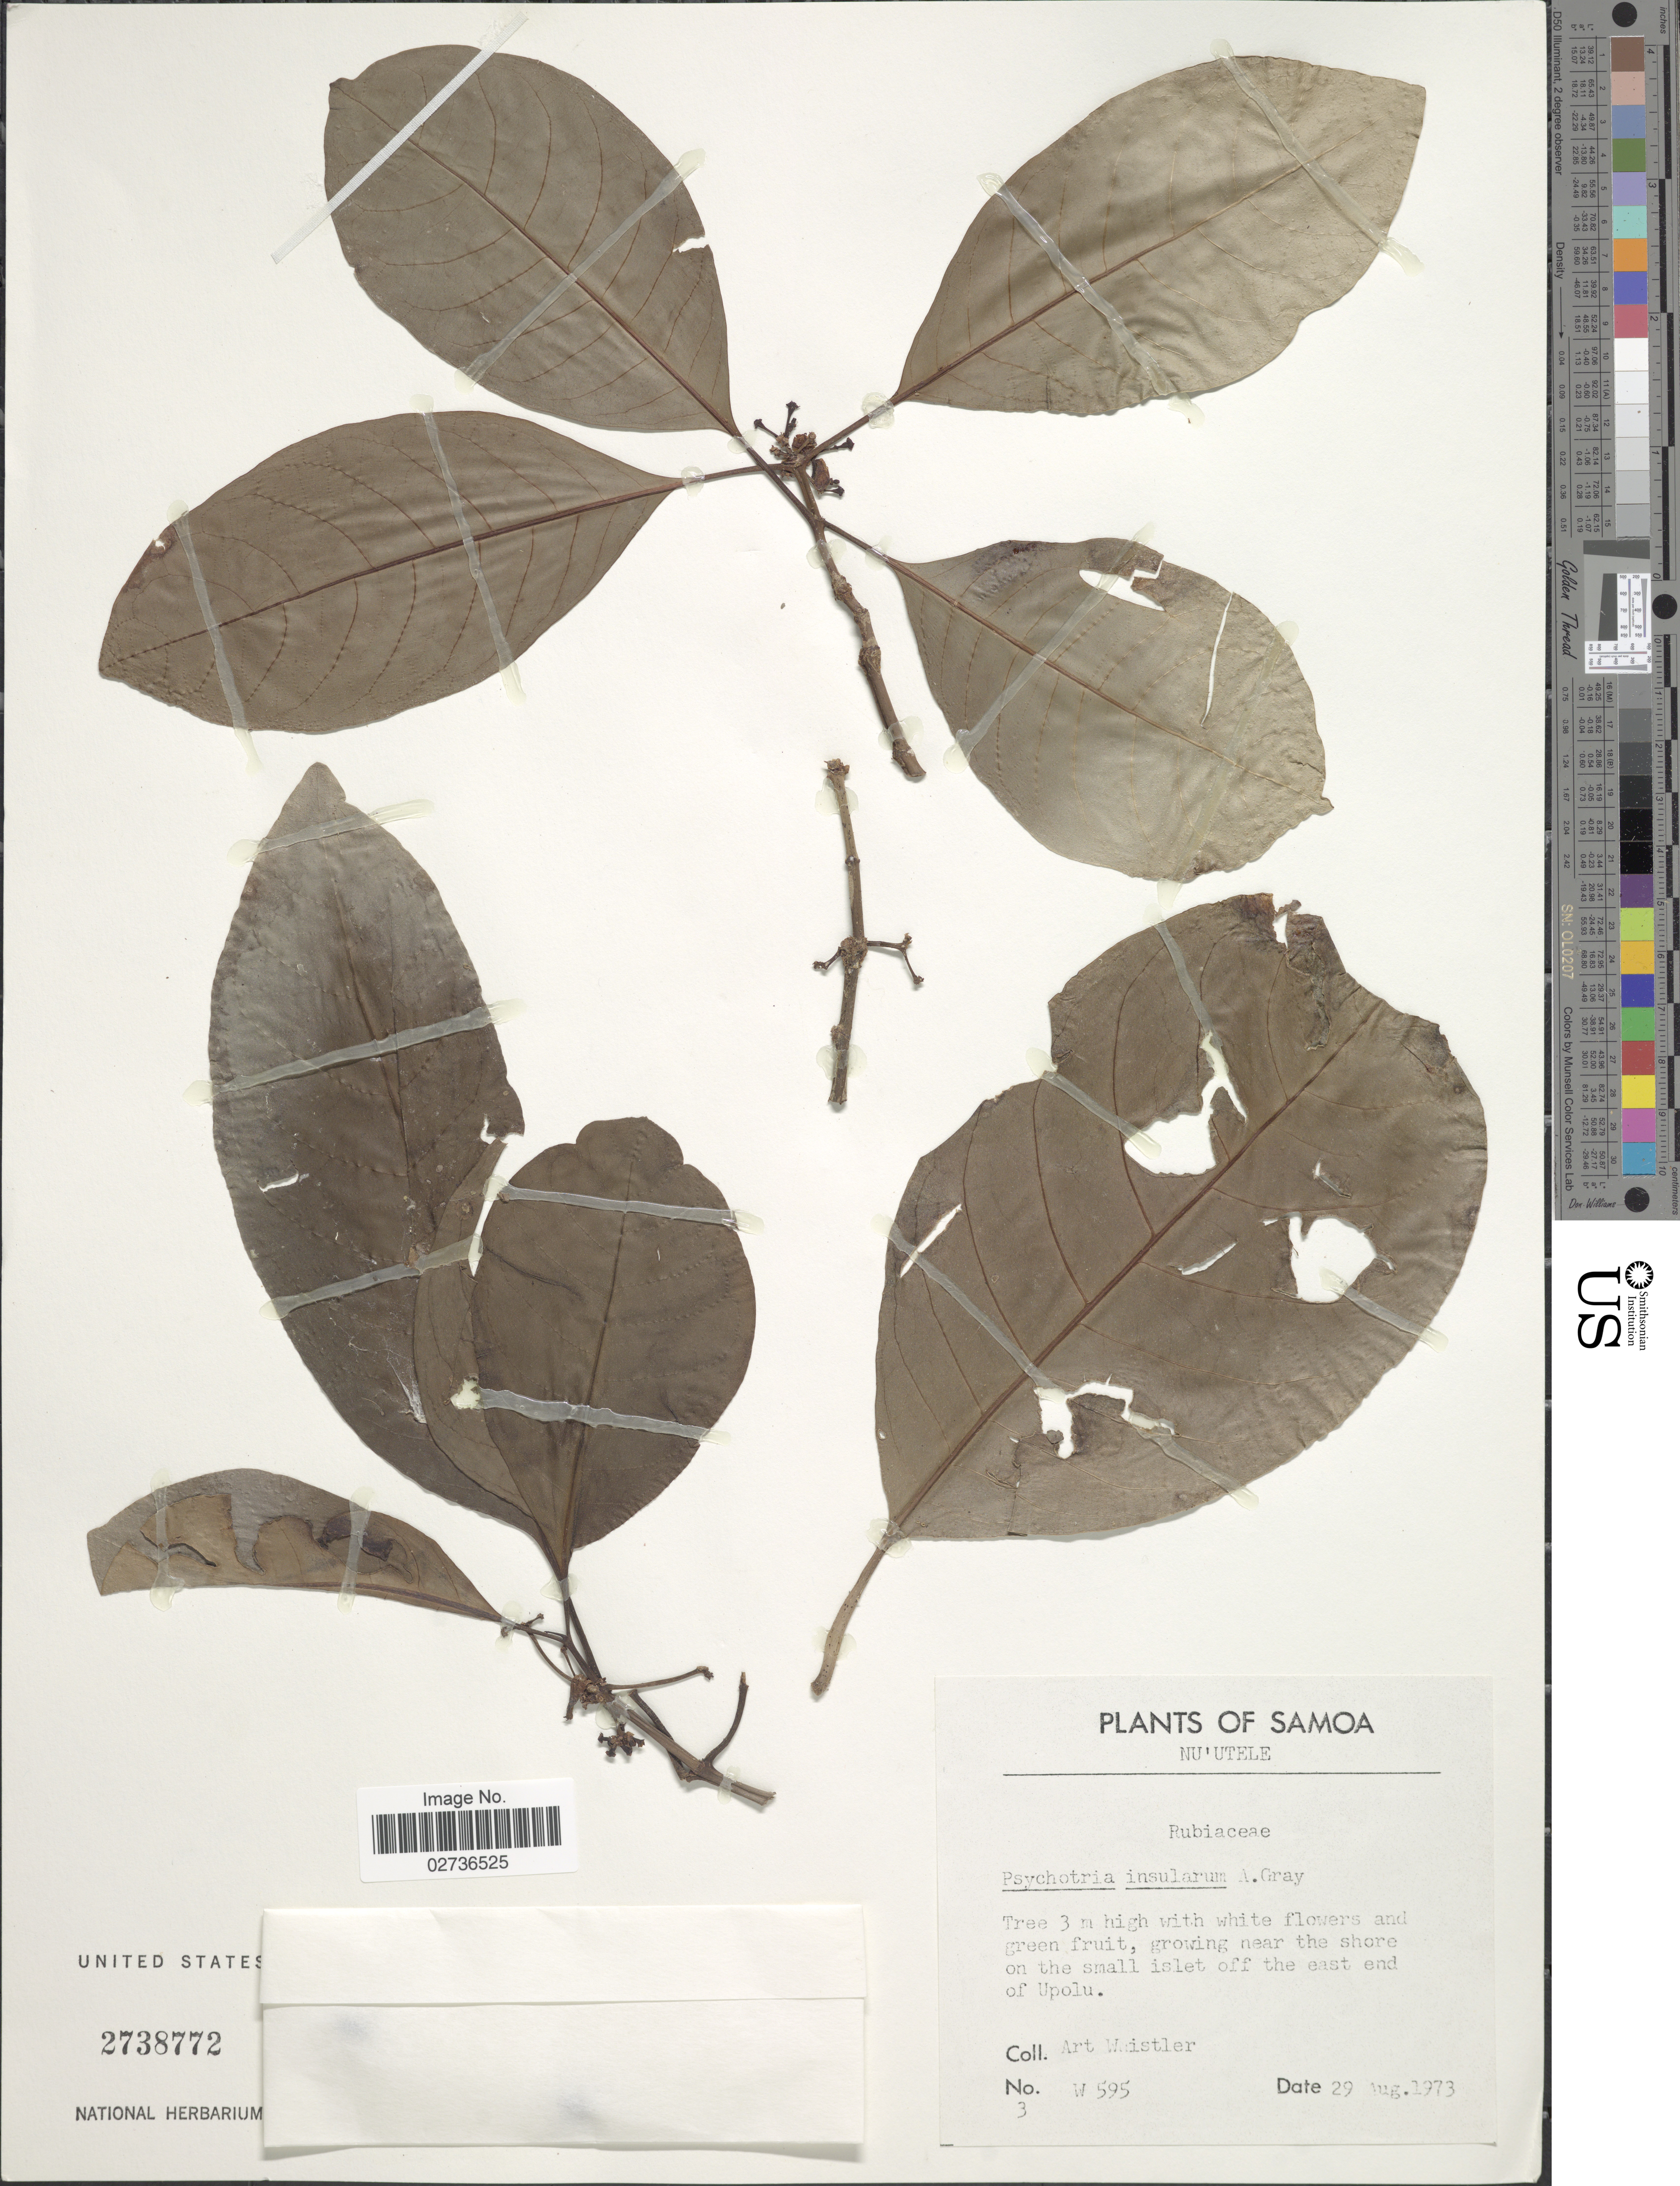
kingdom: Plantae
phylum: Tracheophyta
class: Magnoliopsida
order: Gentianales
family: Rubiaceae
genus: Psychotria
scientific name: Psychotria insularum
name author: A. Gray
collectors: A. Whistler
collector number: W 595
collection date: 1973-08-29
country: Samoa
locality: Samoa, Nu' utele, near the shore on the small islet off the east end of Upolu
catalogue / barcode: US 2738772